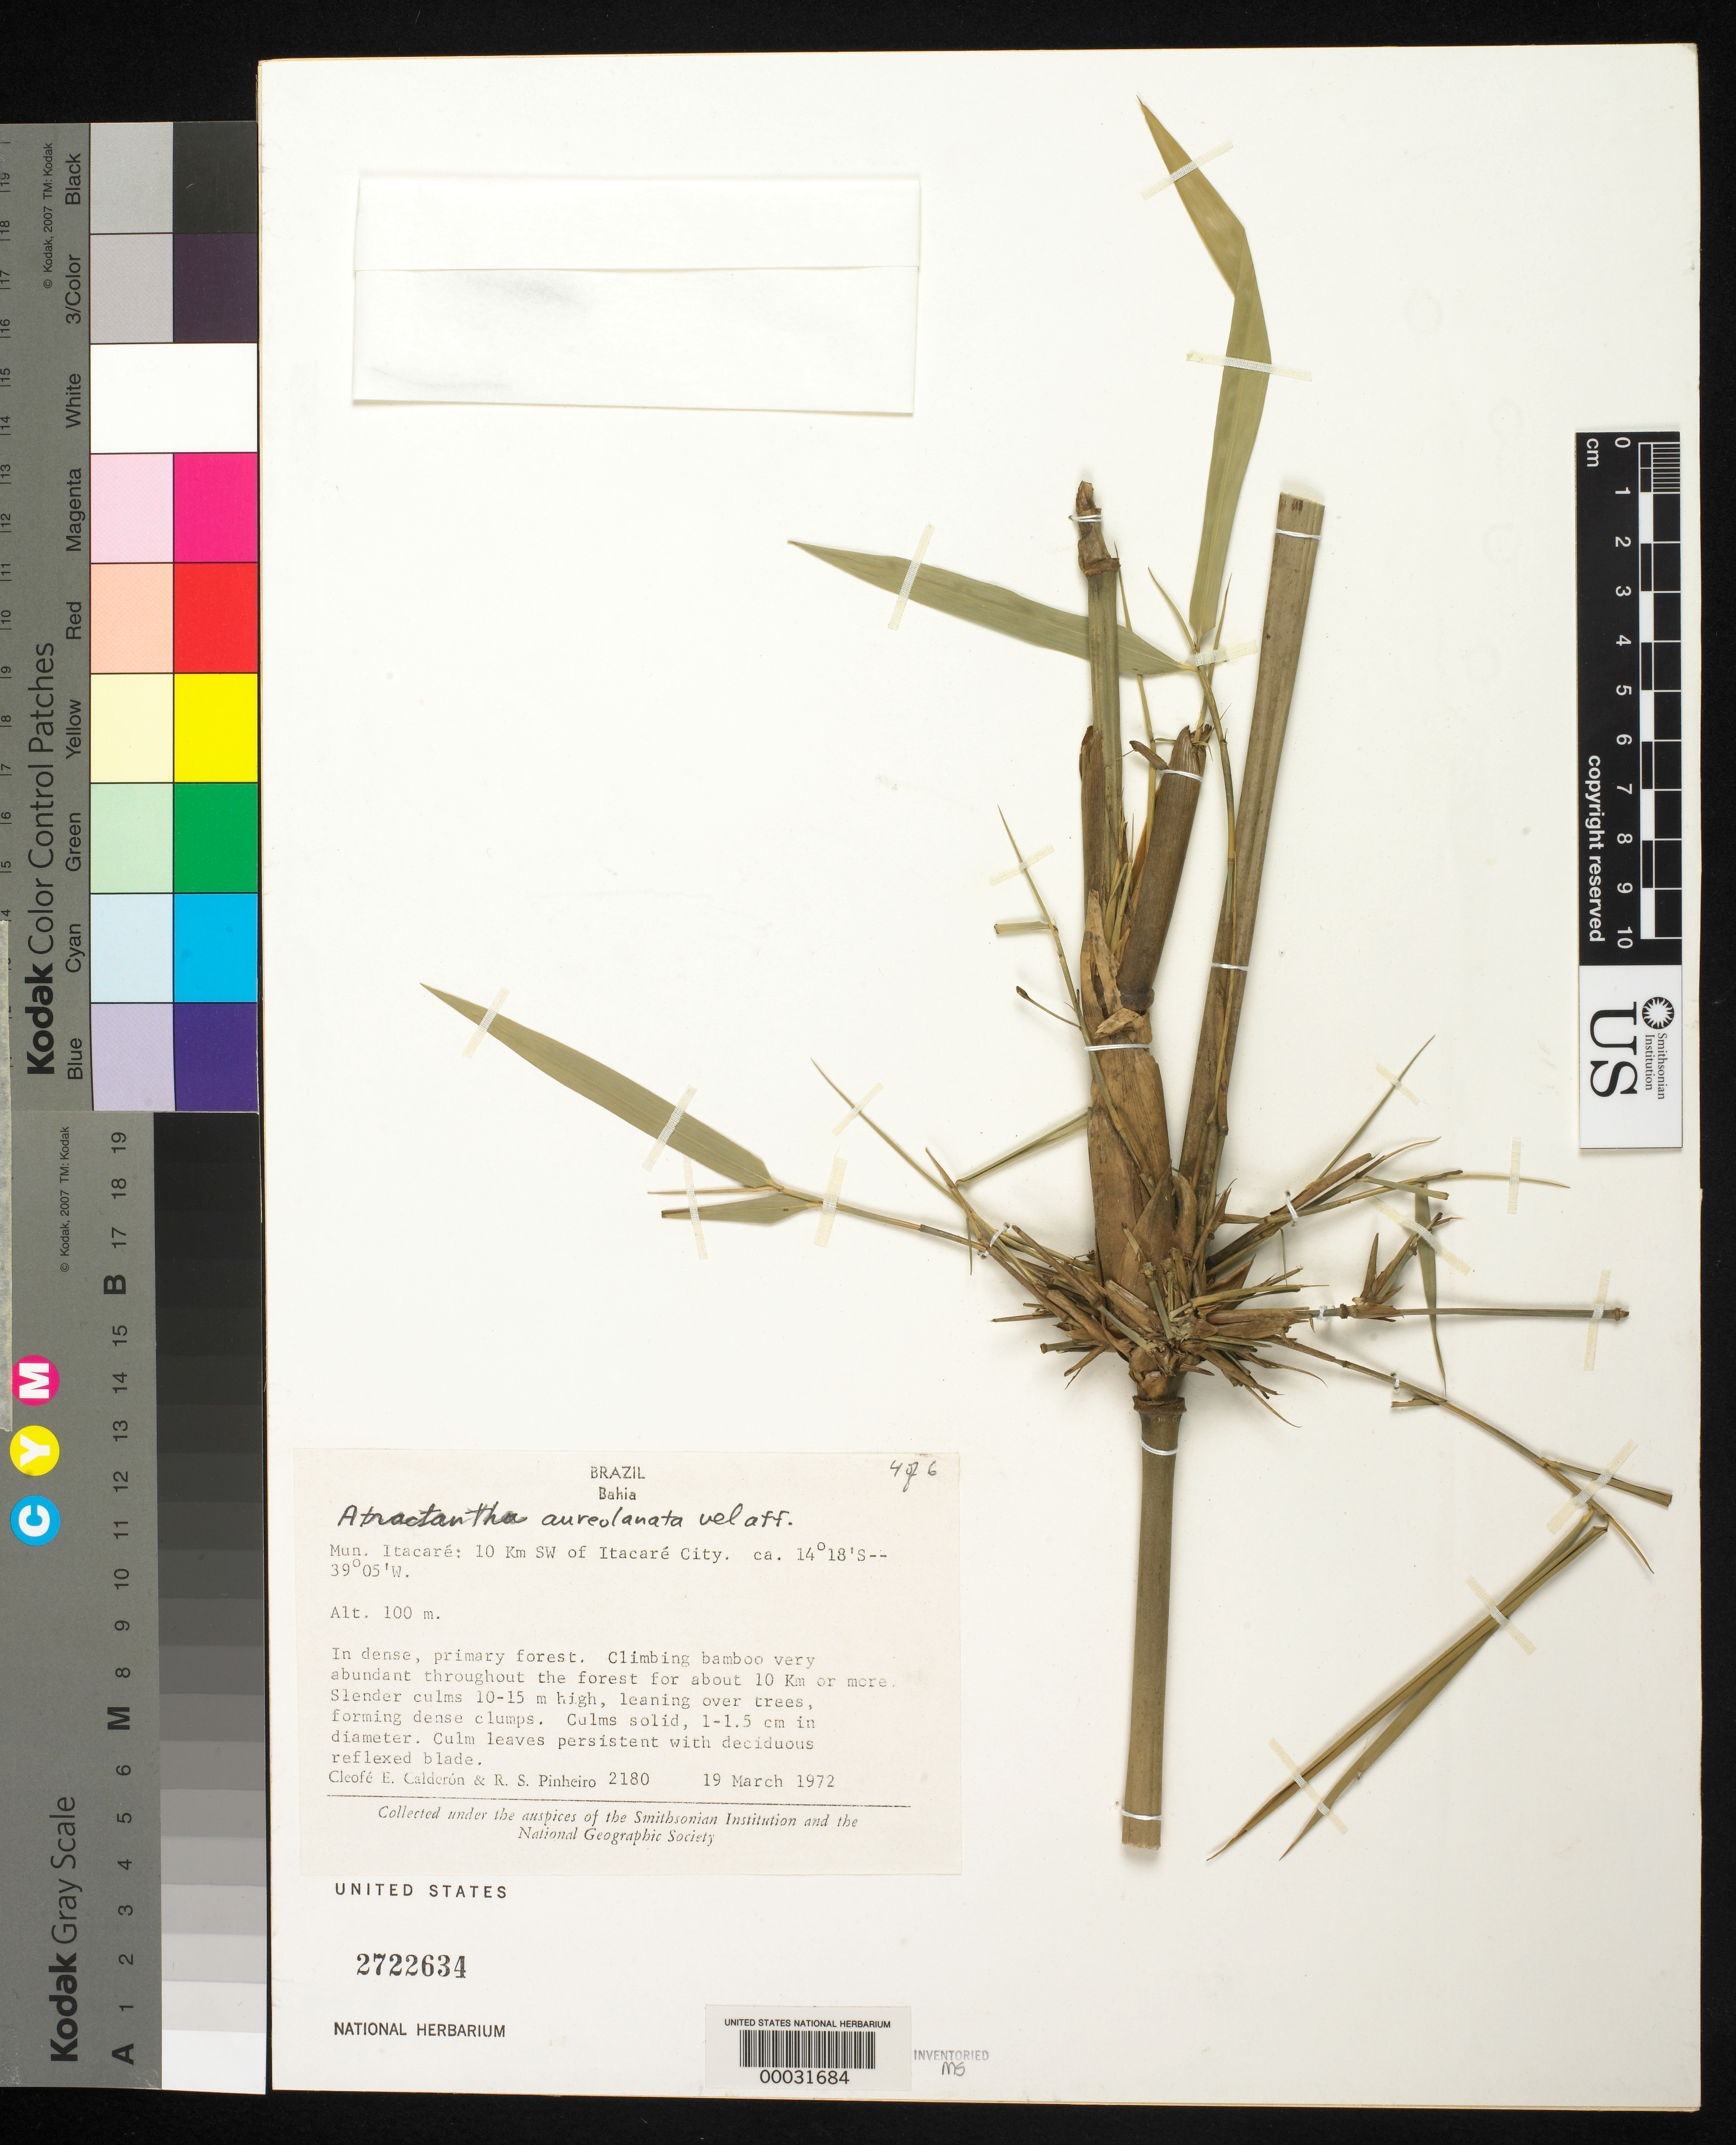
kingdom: Plantae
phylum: Tracheophyta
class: Liliopsida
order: Poales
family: Poaceae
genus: Atractantha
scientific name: Atractantha aureolanata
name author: Judz.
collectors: C. E. Calderón & R. S. Pinheiro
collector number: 2180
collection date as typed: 19 Mar 1972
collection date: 1972-03-19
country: Brazil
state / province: Bahia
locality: Itacare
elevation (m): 100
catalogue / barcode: US 2722634